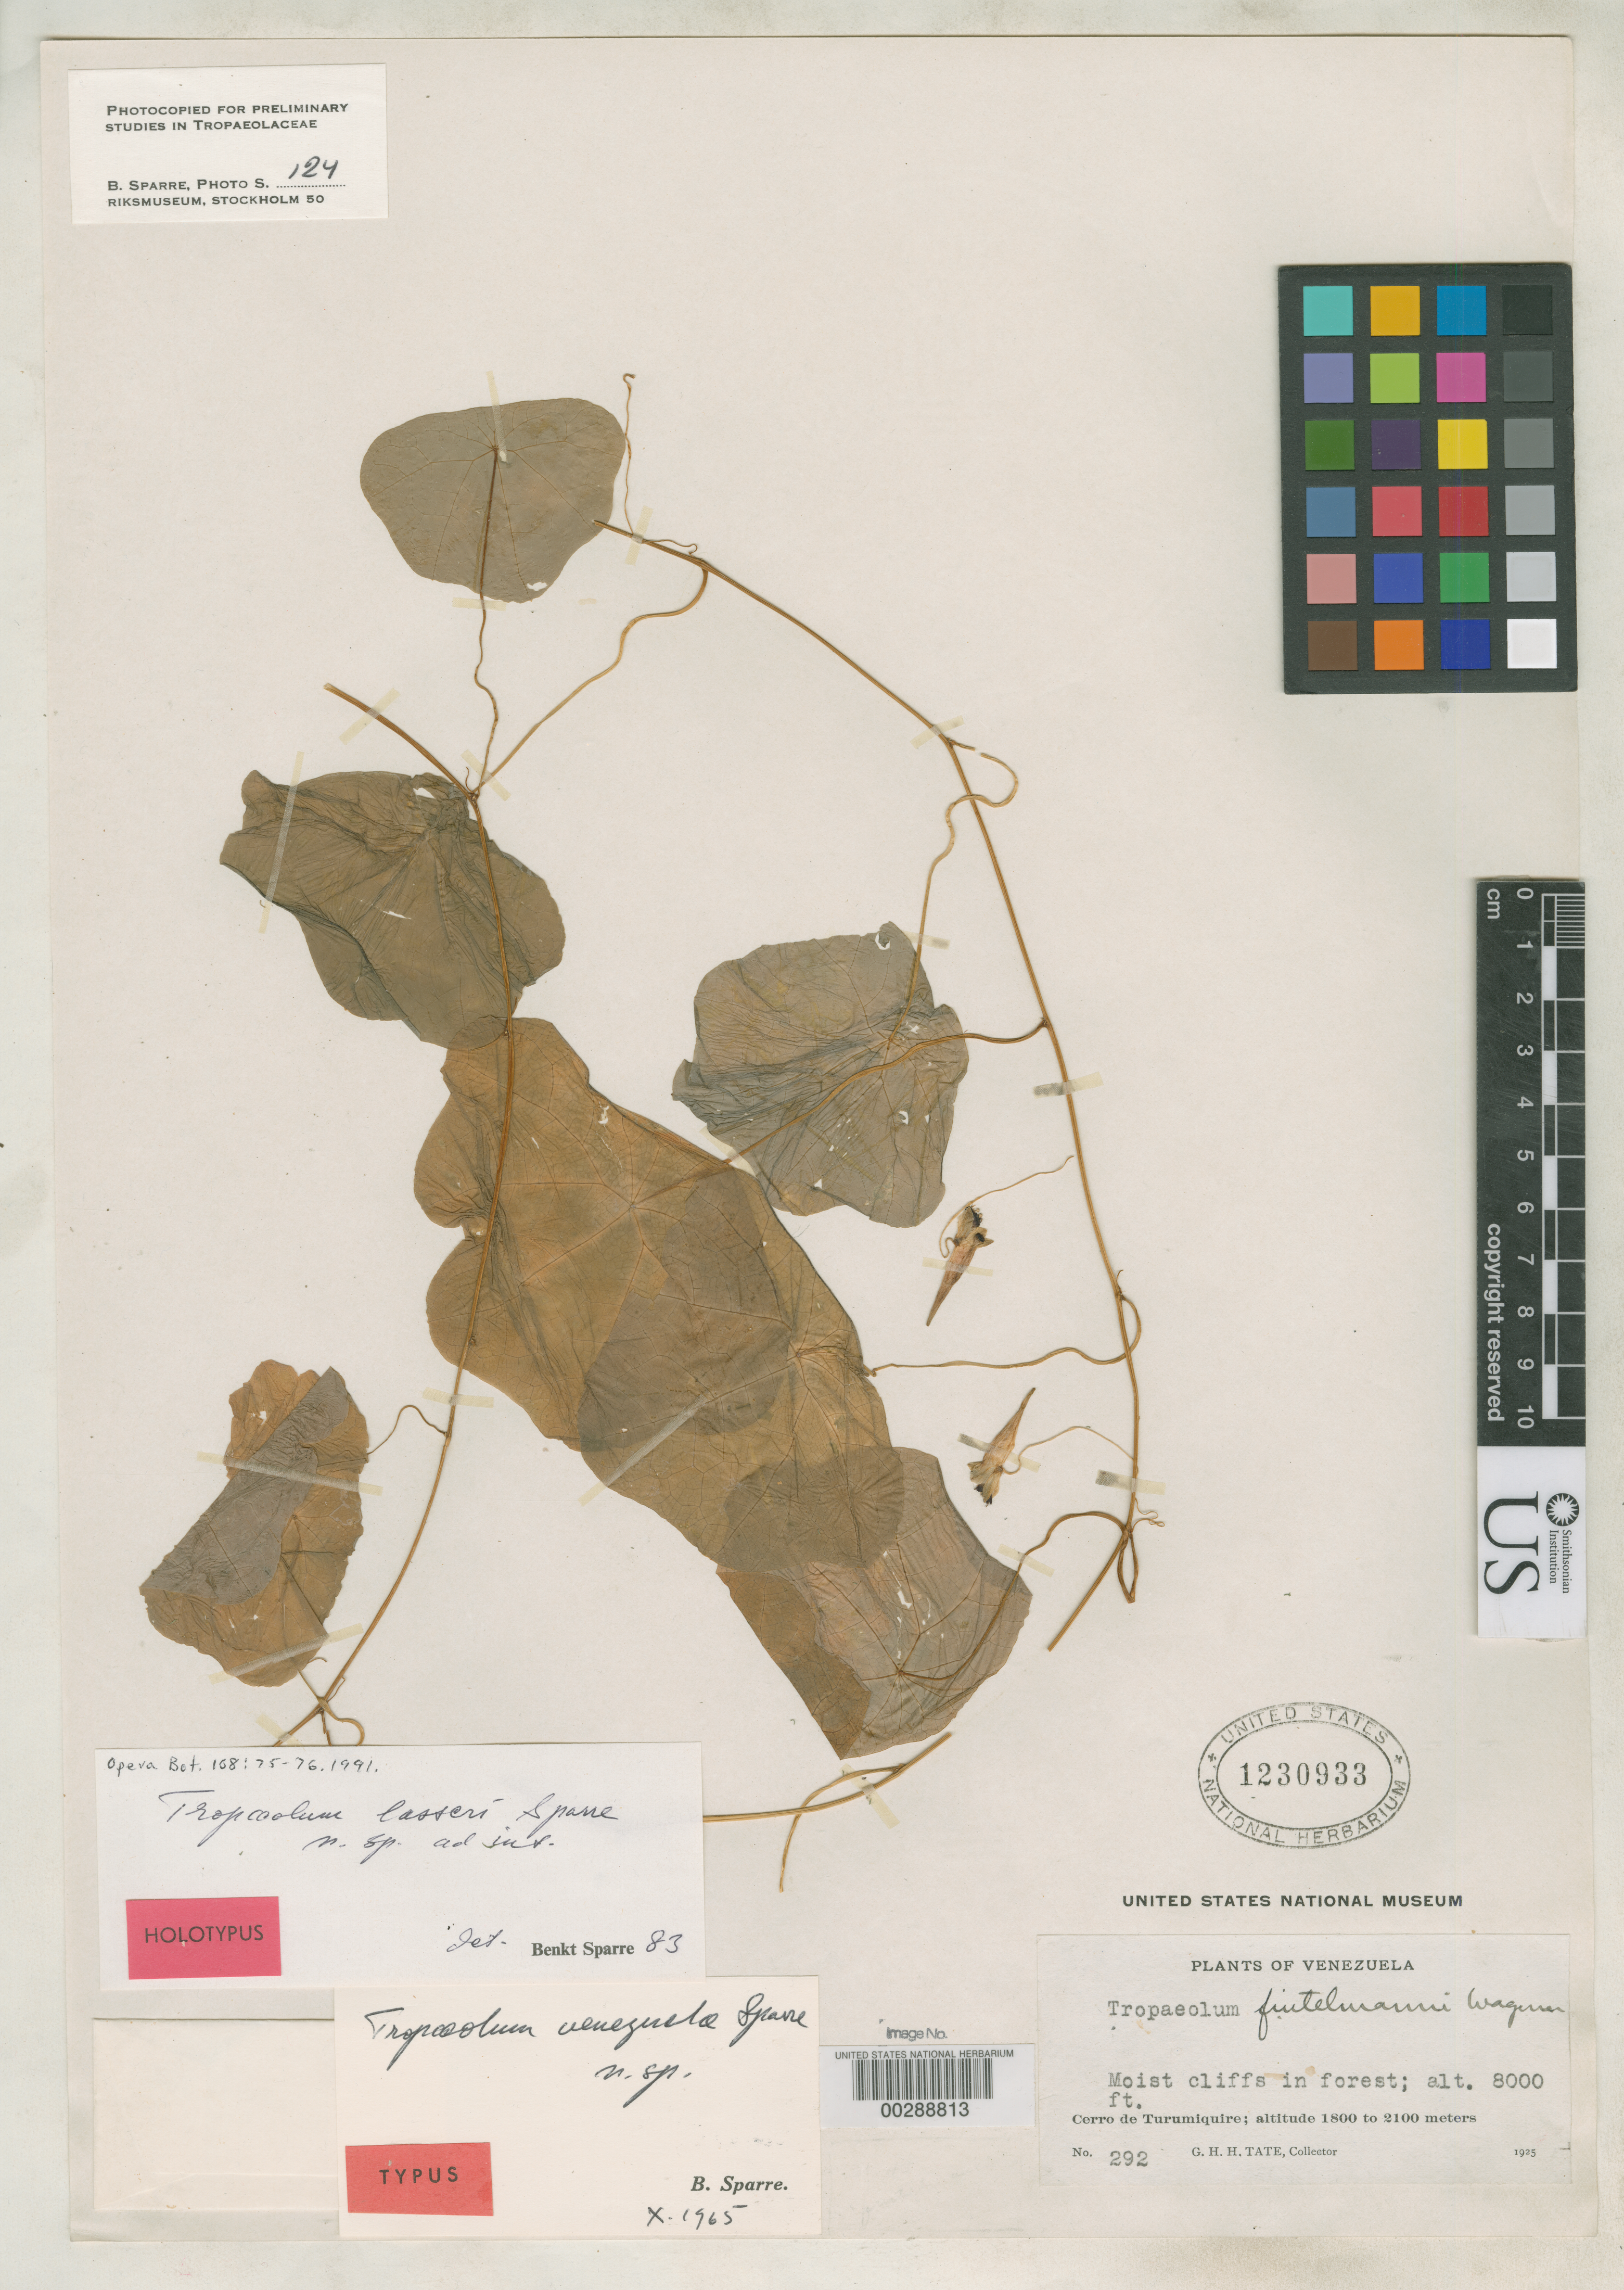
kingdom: Plantae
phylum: Tracheophyta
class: Magnoliopsida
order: Brassicales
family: Tropaeolaceae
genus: Tropaeolum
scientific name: Tropaeolum lasseri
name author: Sparre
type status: Holotype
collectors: G. H. H.Tate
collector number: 292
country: Venezuela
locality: Cerro de Turumiqiure.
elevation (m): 1000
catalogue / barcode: US 1230933